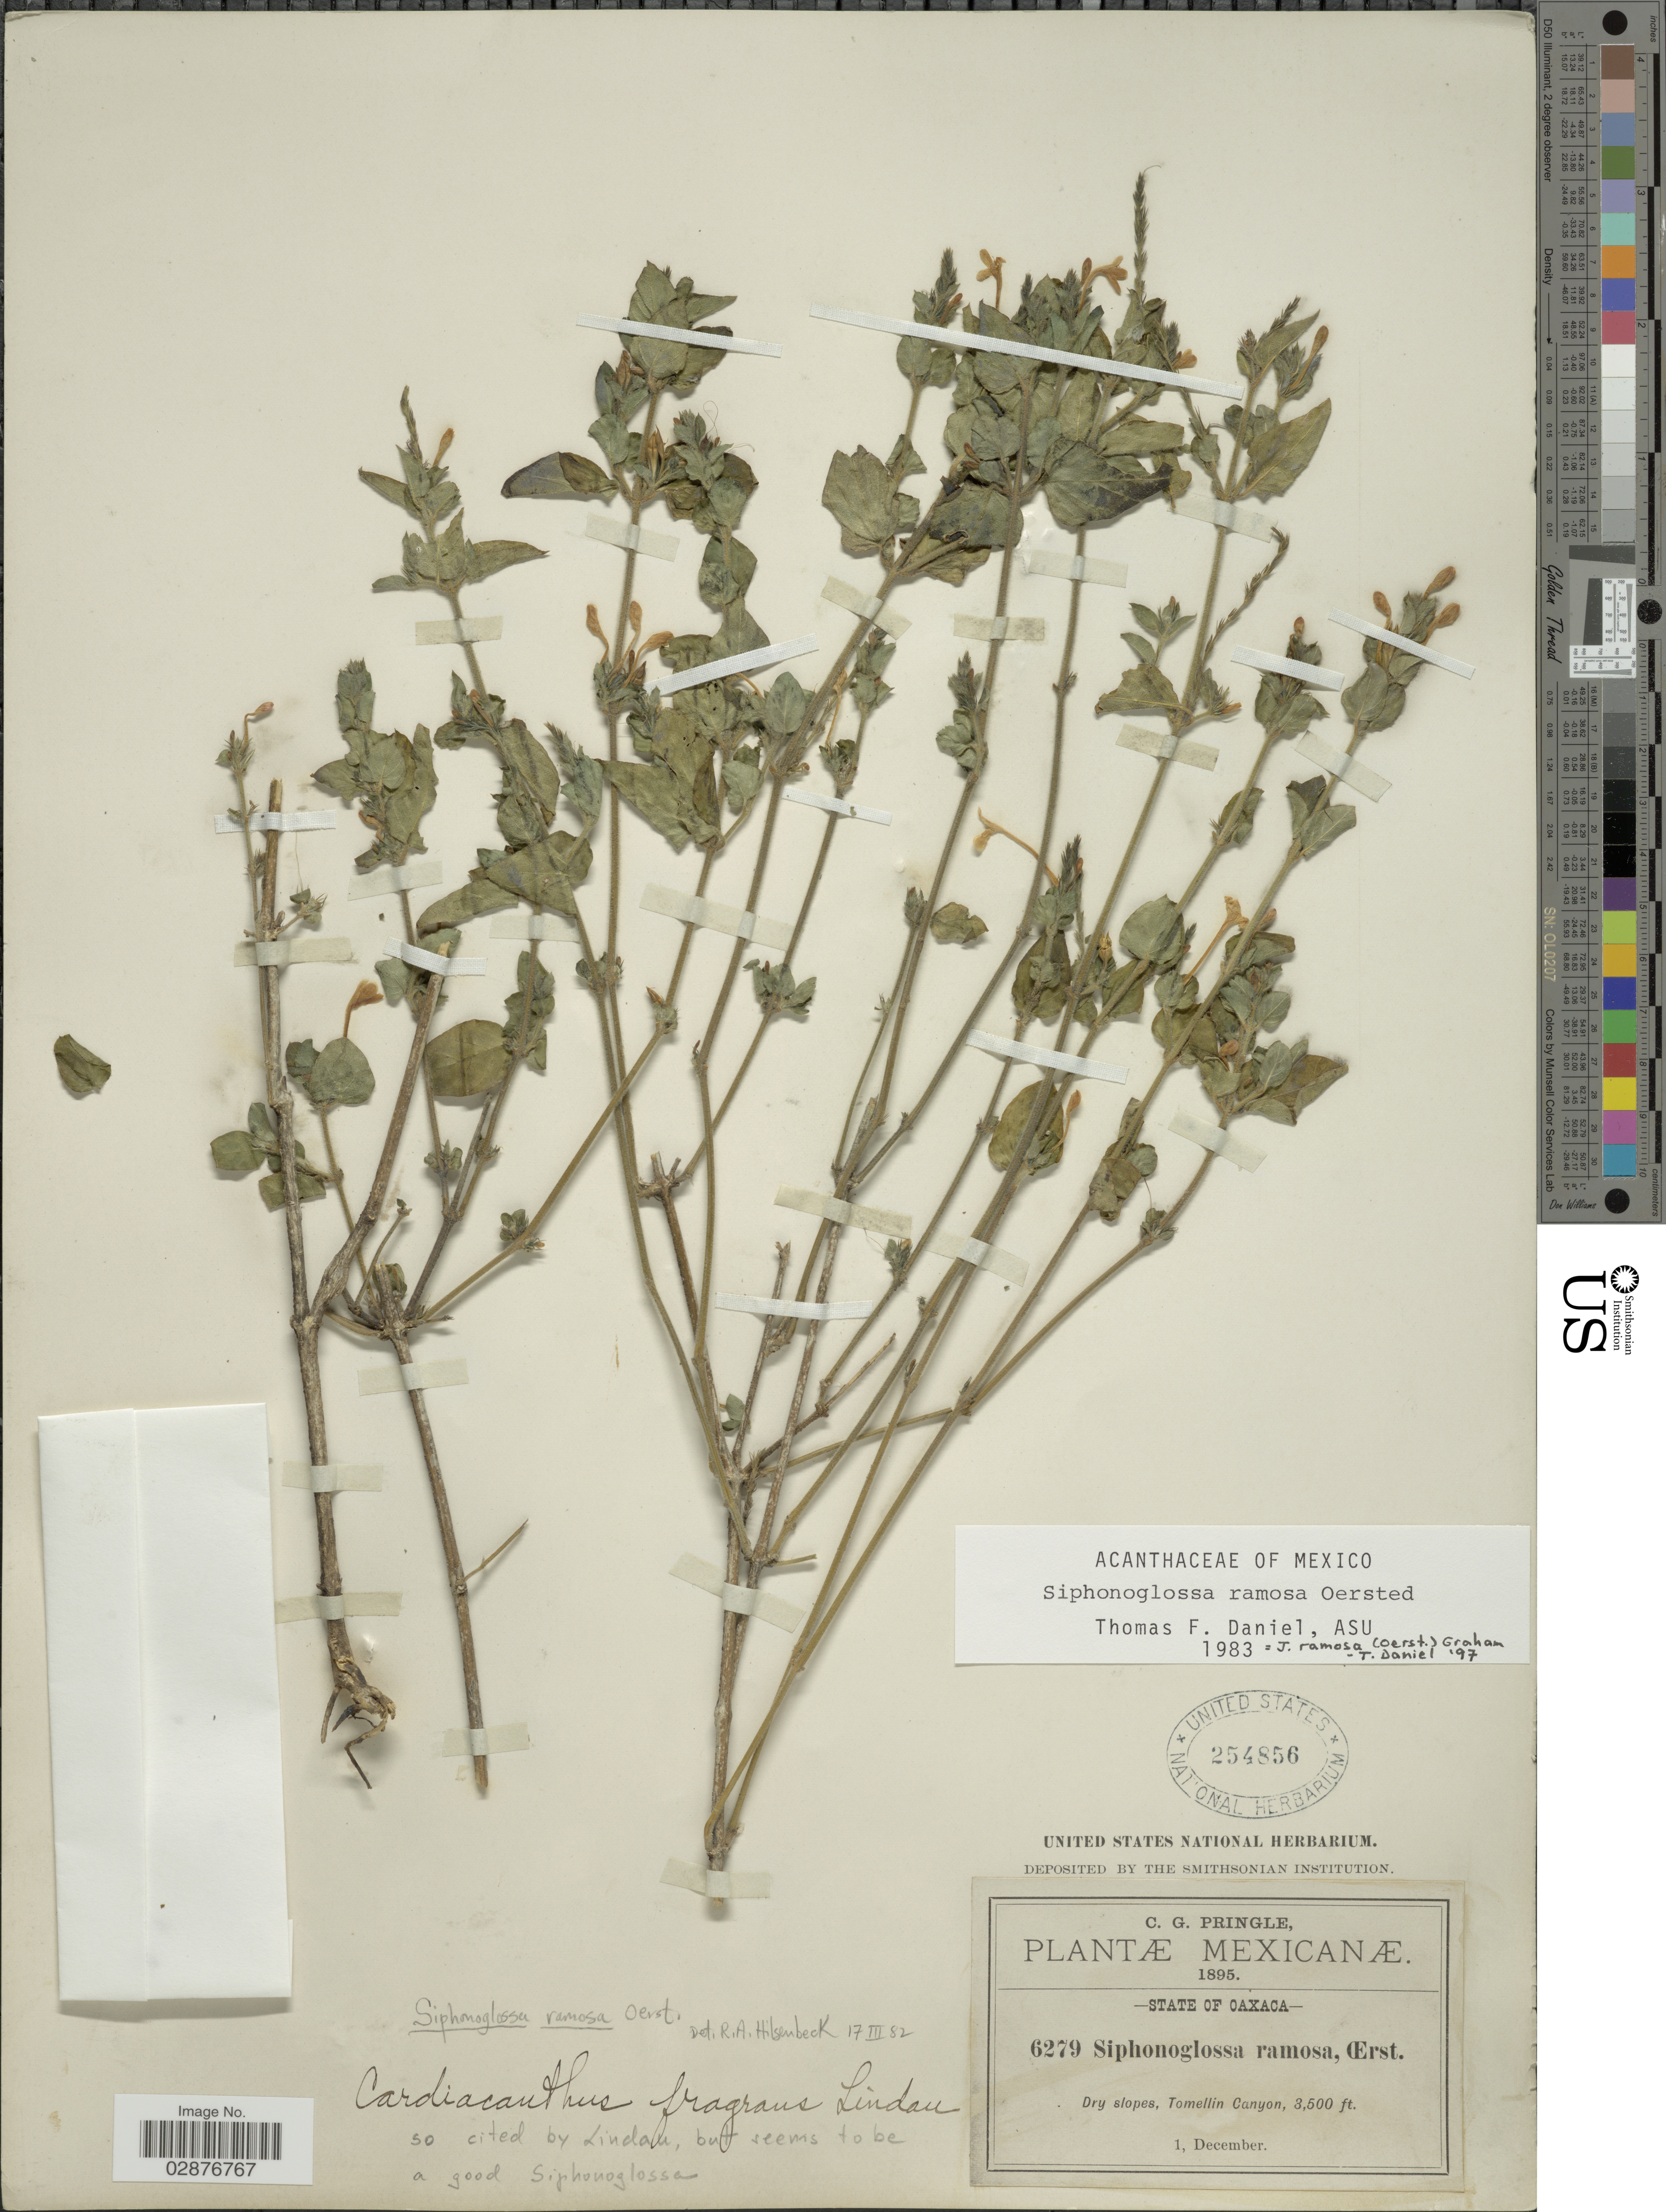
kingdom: Plantae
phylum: Tracheophyta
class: Magnoliopsida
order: Lamiales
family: Acanthaceae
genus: Justicia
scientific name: Justicia ramosa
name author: (Oerst.) V.A.W. Graham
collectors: C. G. Pringle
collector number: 6279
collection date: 1895-12-01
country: Mexico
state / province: Oaxaca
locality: Tomellin Canyon.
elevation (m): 1067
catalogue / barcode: US 2574856